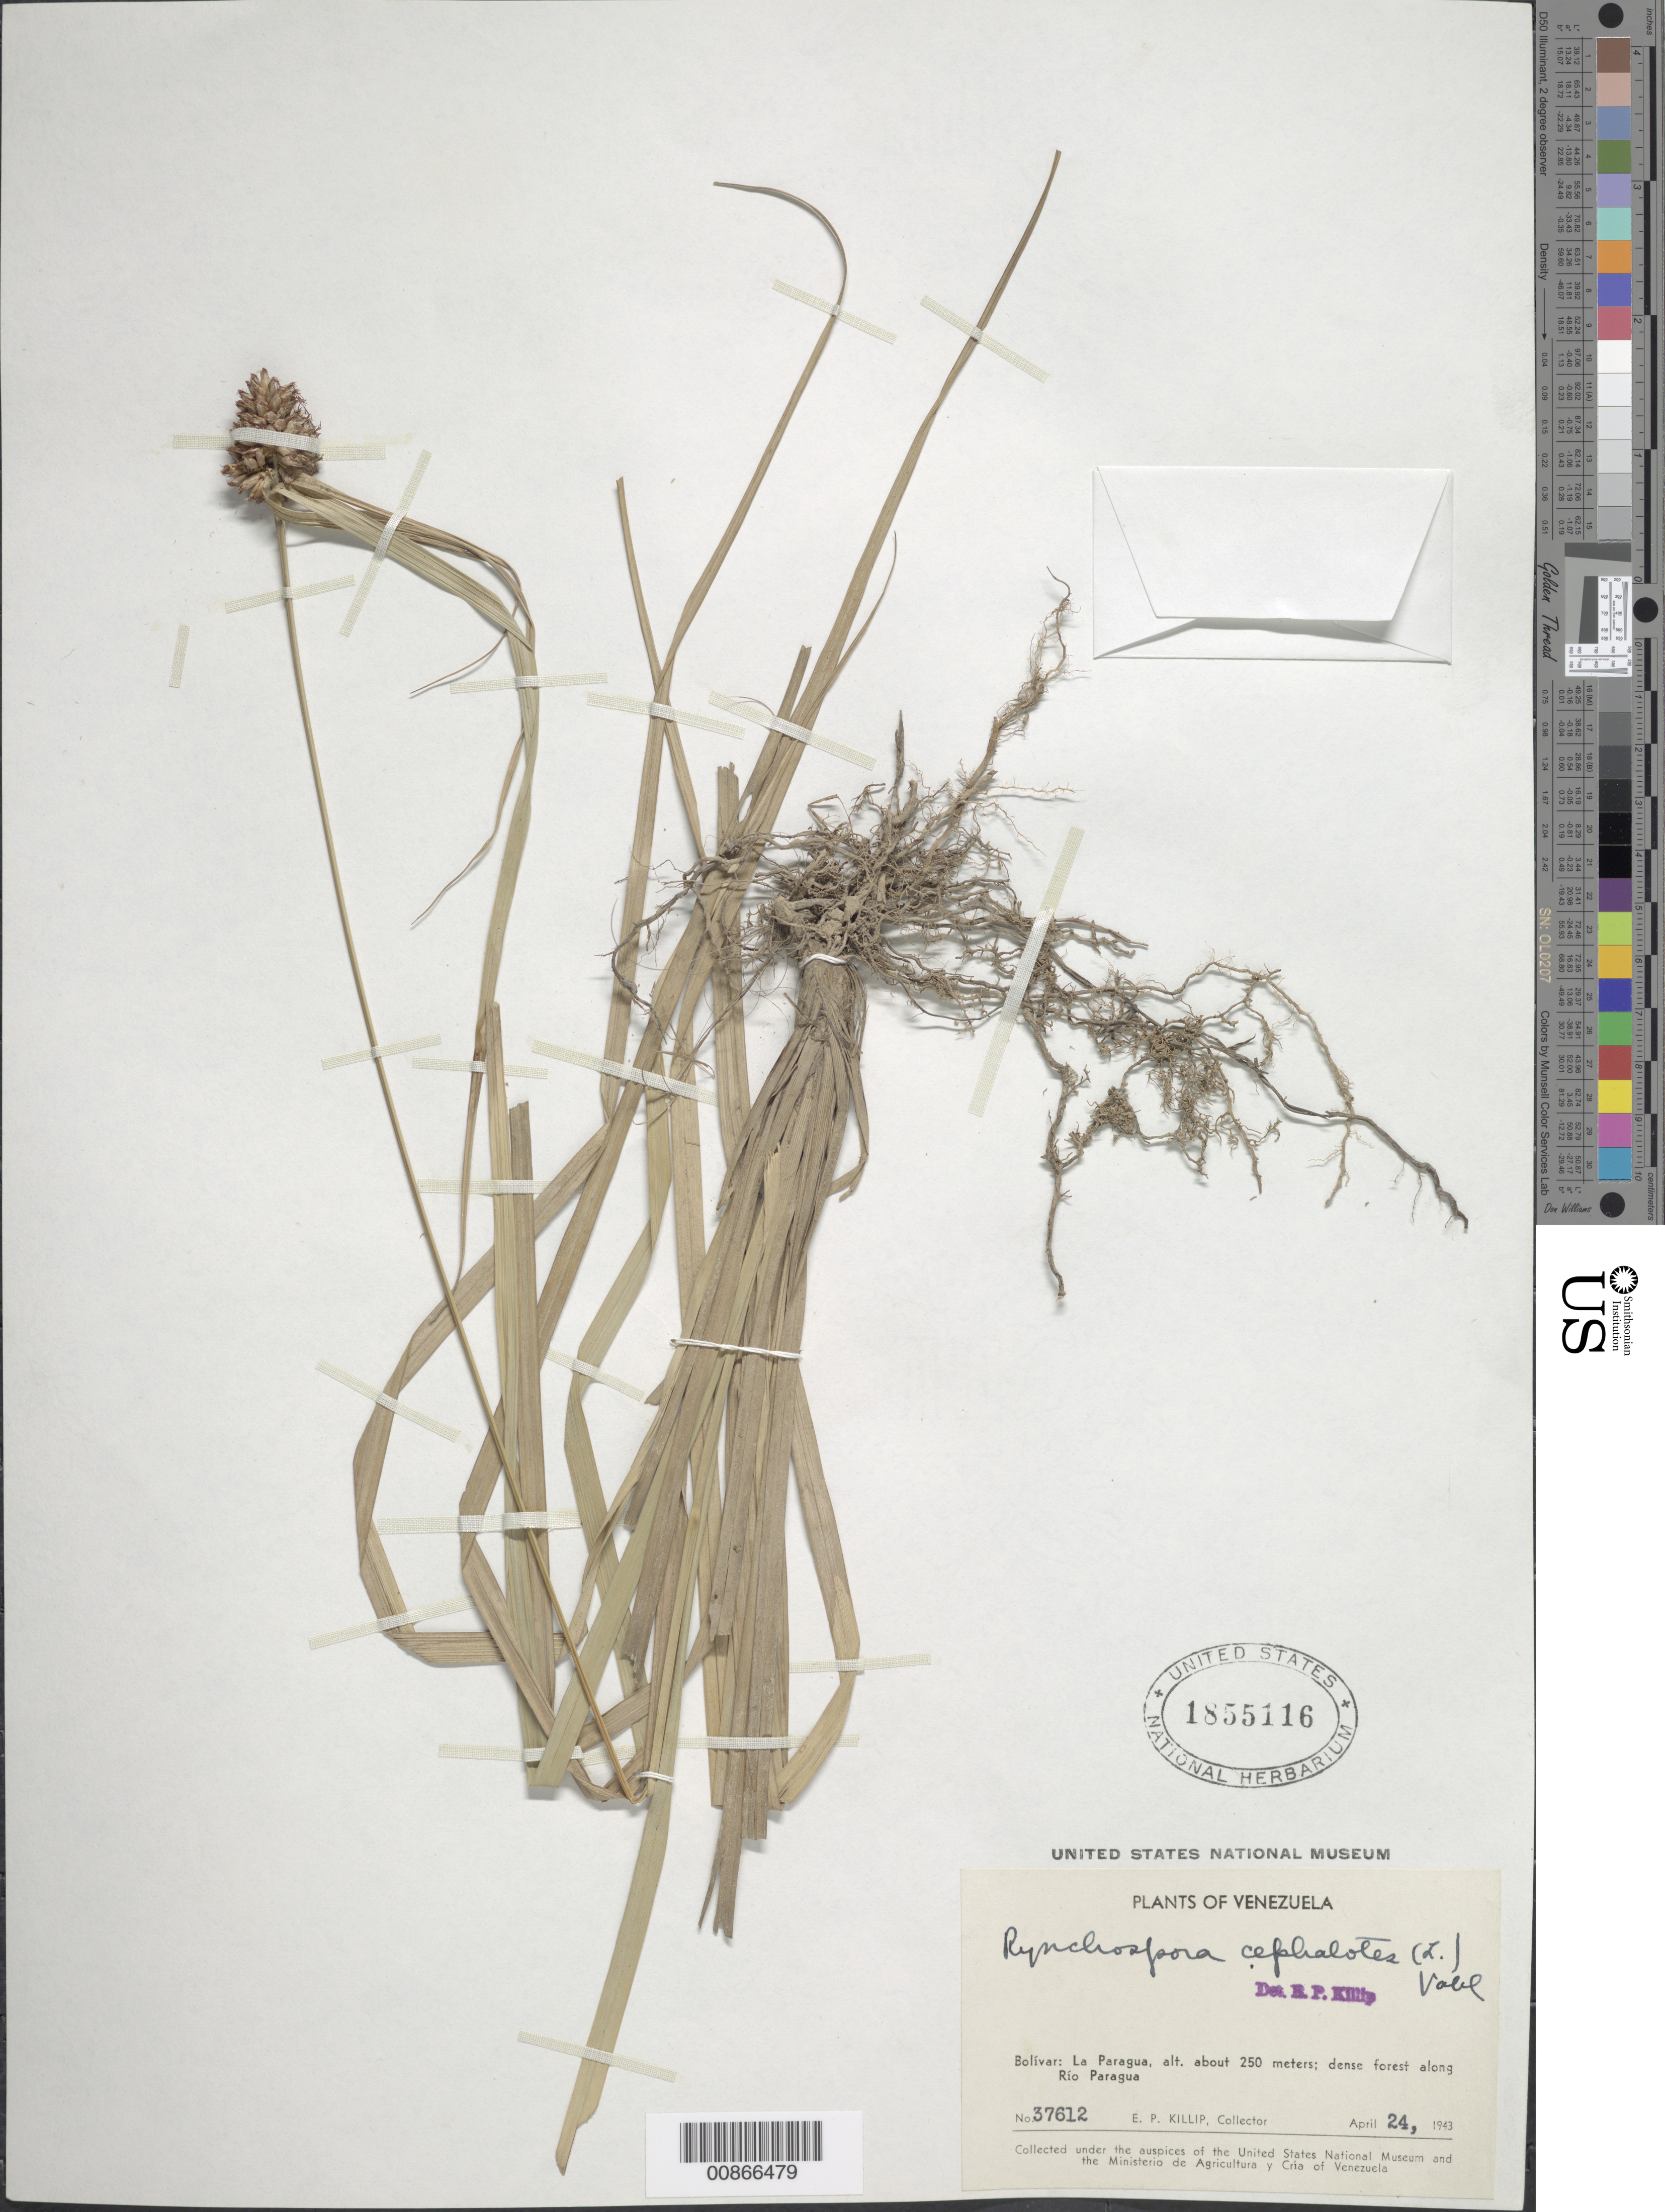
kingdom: Plantae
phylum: Tracheophyta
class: Liliopsida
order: Poales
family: Cyperaceae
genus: Rhynchospora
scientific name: Rhynchospora cephalotes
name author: (L.) Vahl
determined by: Killip, Ellsworth P.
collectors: E. P. Killip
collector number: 37612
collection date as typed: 24-Apr-43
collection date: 1943-04-24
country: Venezuela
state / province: Bolívar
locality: La Paragua, along Río Paragua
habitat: Dense forest along river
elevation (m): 250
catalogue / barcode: US 1855116